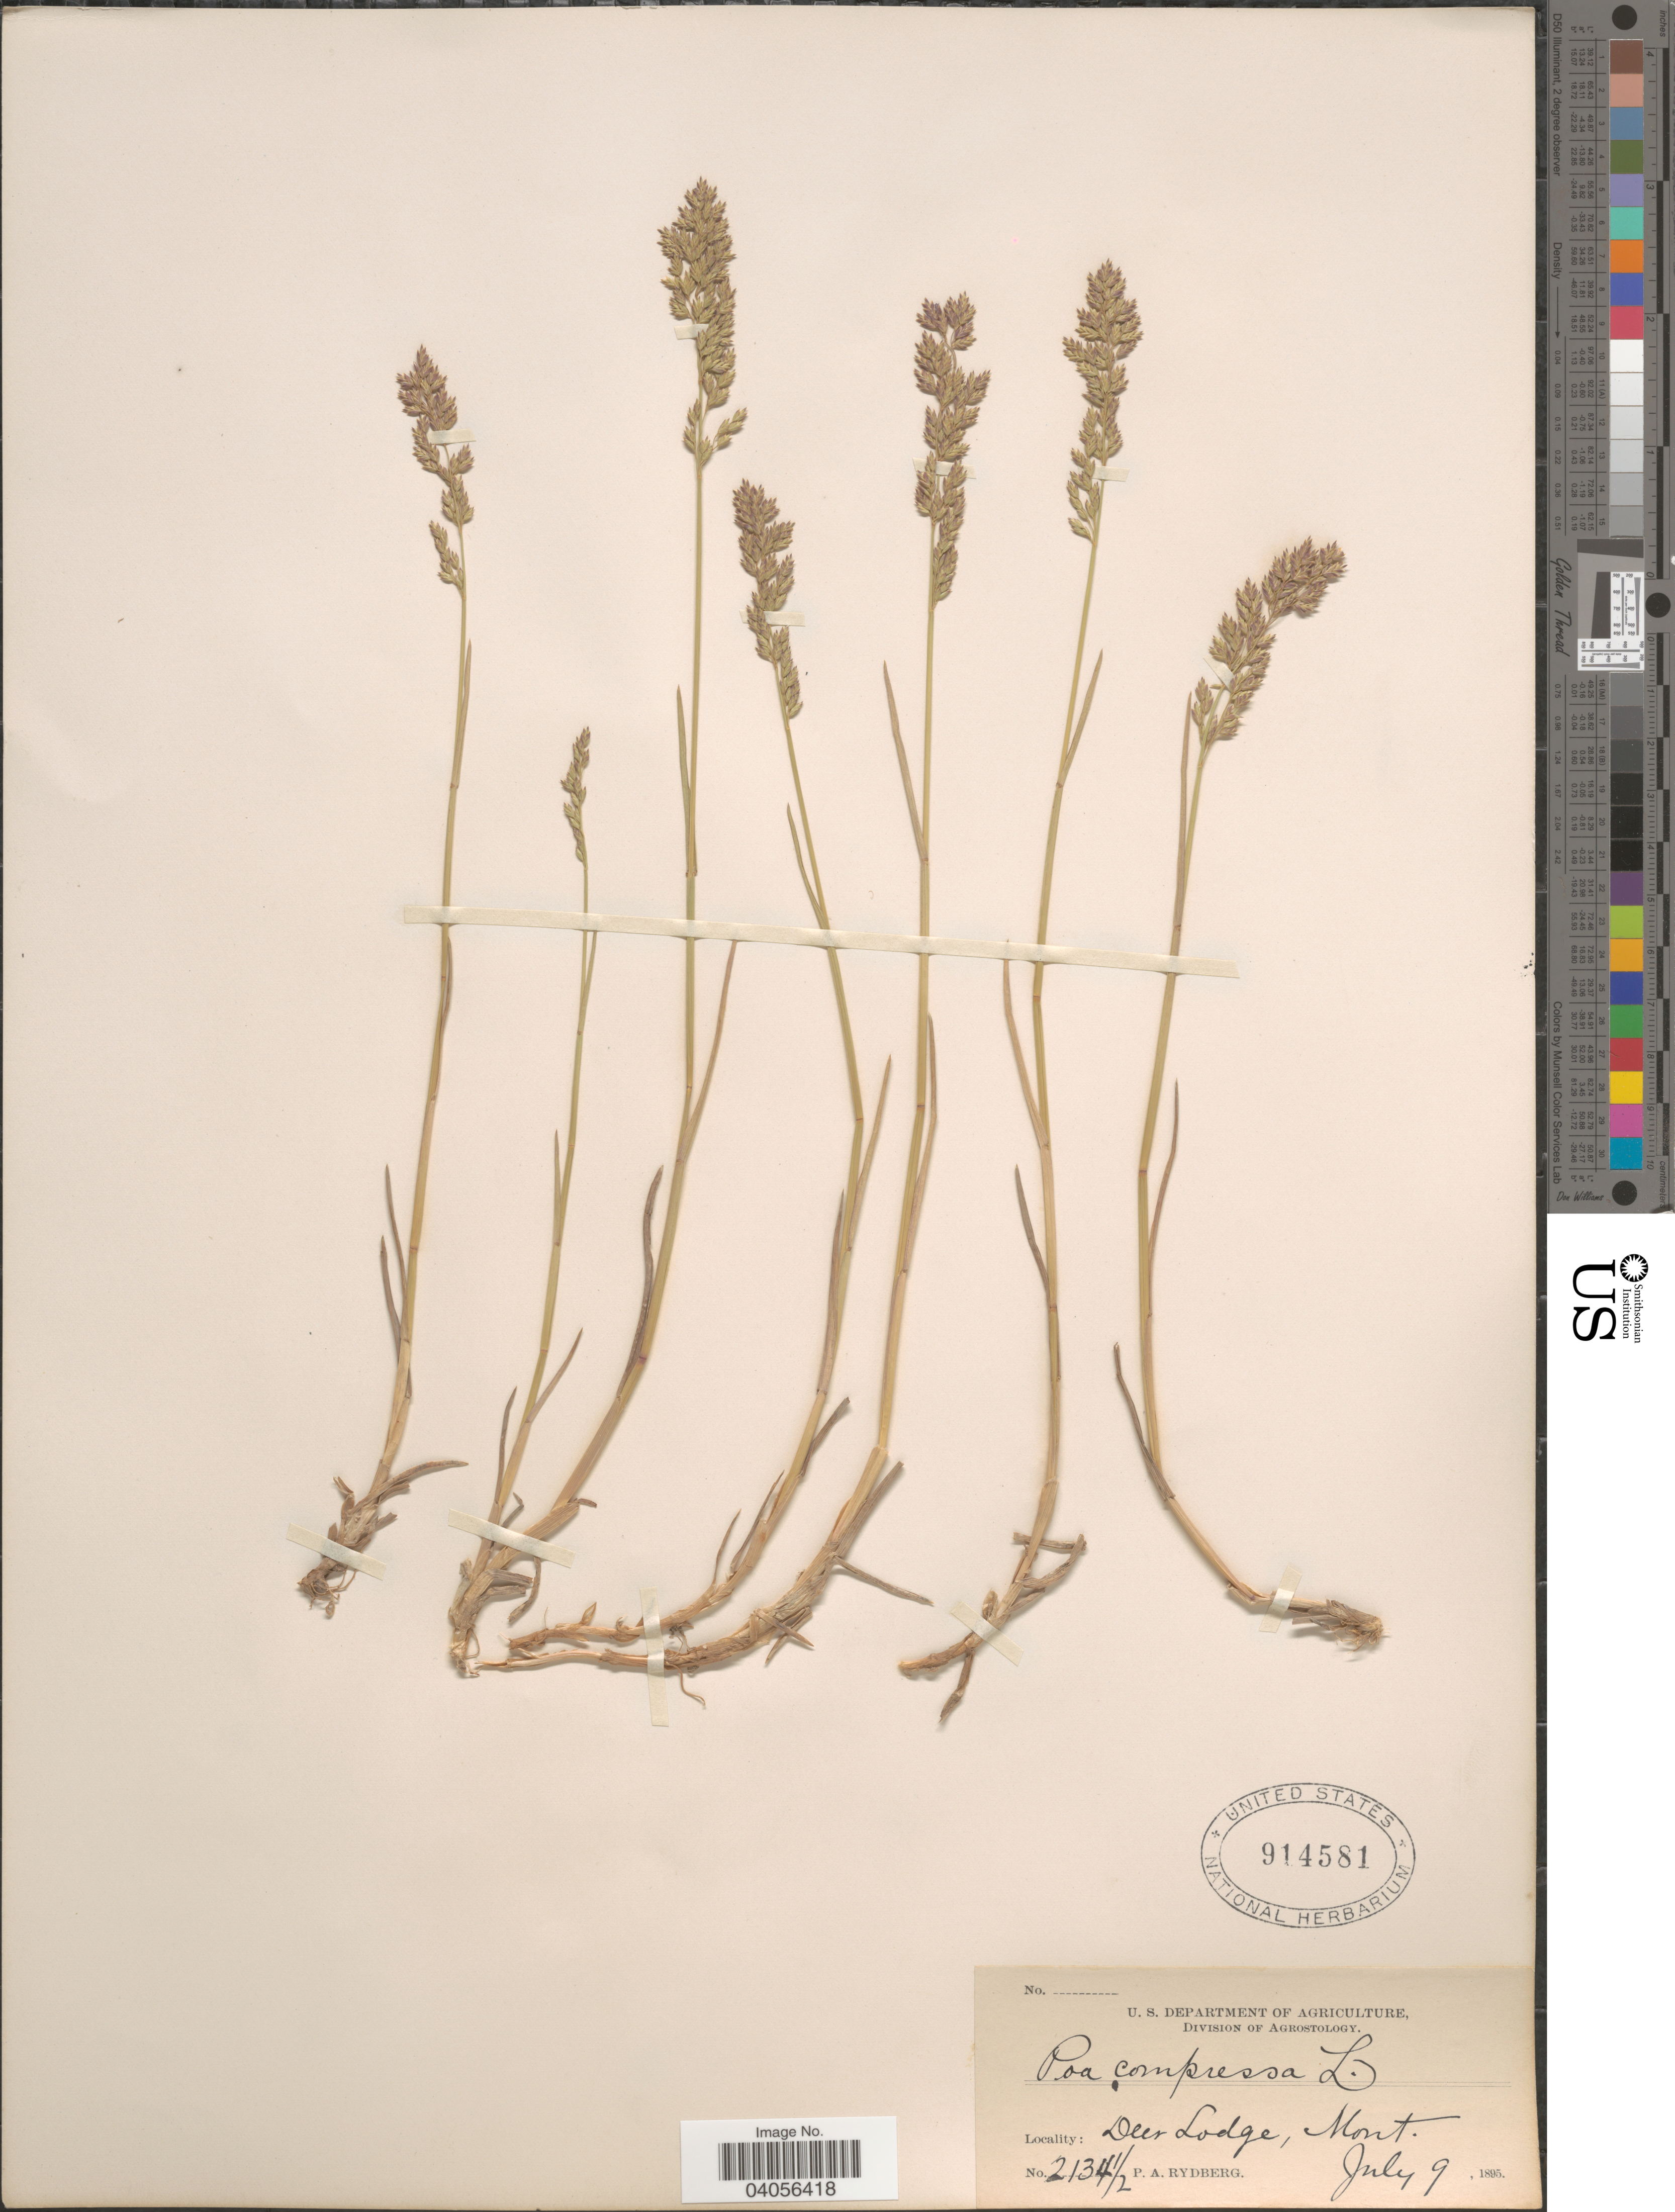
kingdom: Plantae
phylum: Tracheophyta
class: Liliopsida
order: Poales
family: Poaceae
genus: Poa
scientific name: Poa compressa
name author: L.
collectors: P. A. Rydberg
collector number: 2134½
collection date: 1895-07-09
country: United States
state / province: Montana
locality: Deer Lodge.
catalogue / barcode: US 914581